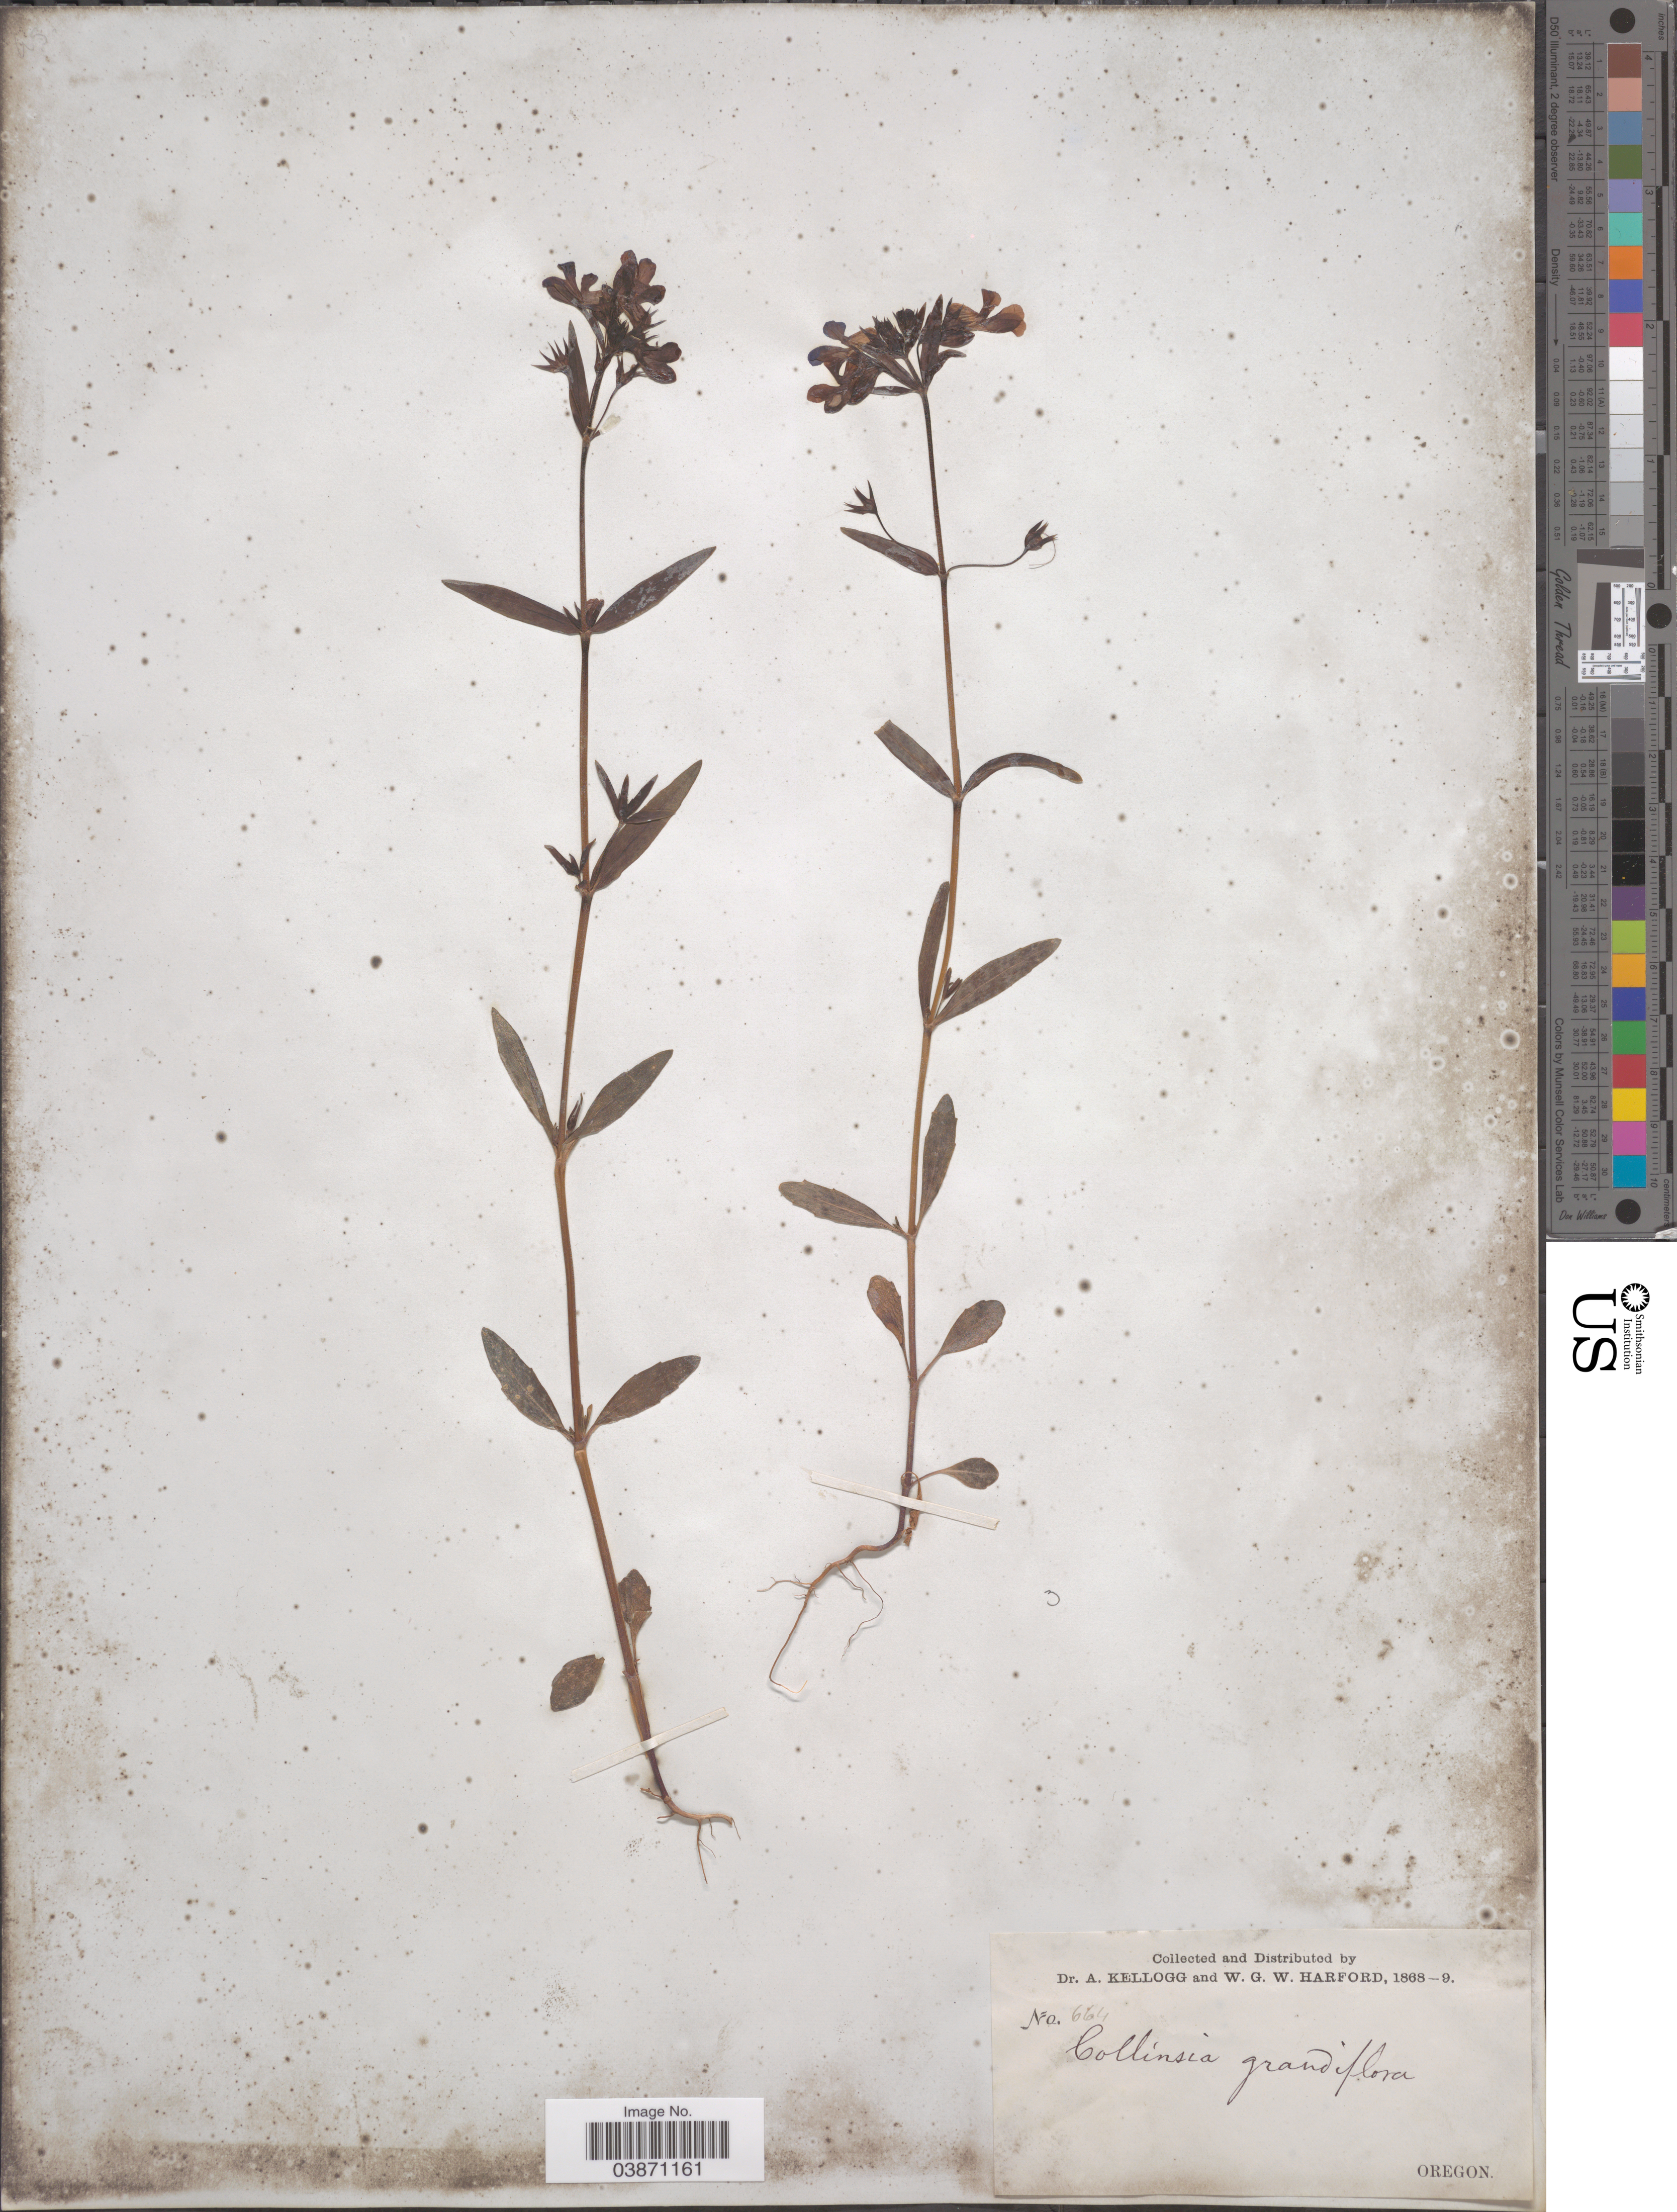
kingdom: Plantae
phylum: Tracheophyta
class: Magnoliopsida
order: Lamiales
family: Plantaginaceae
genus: Collinsia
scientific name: Collinsia grandiflora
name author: Lindl.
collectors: A. Kellogg & W. G. W. Harford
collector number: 664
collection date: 1868/1869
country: United States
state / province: Oregon